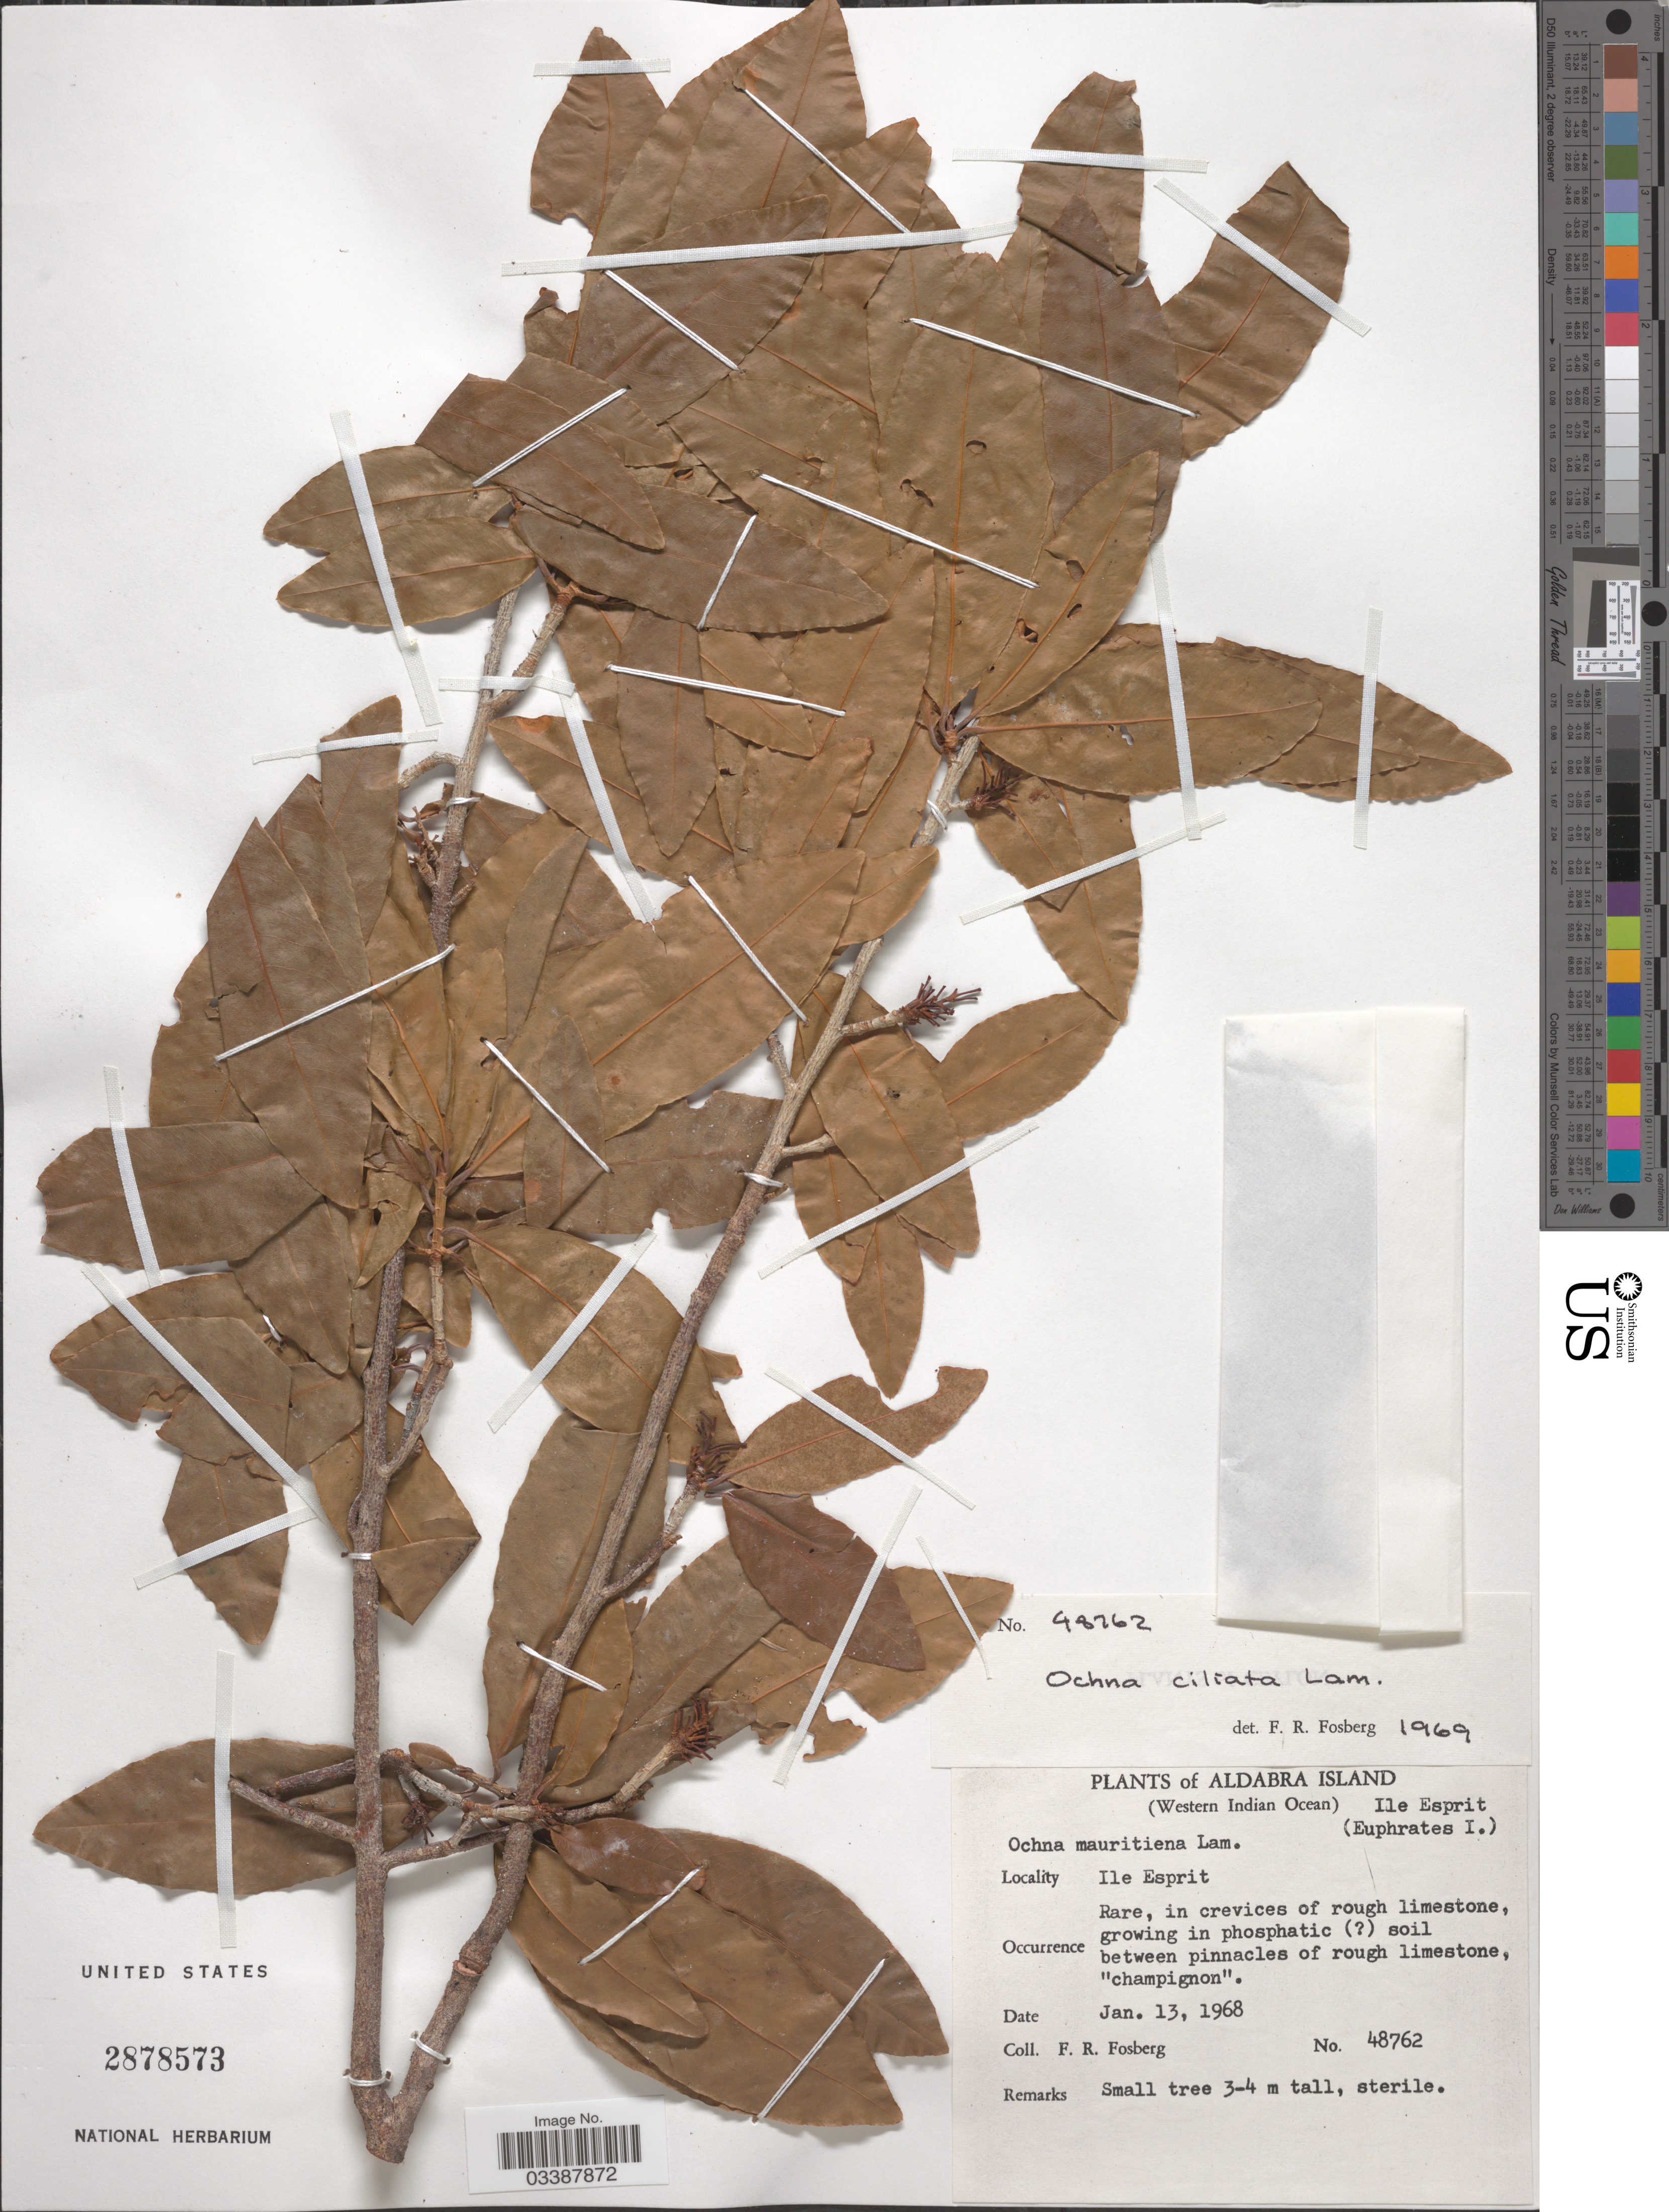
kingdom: Plantae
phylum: Tracheophyta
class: Magnoliopsida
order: Malpighiales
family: Ochnaceae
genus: Ochna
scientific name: Ochna ciliata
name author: Lam.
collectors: F. R. Fosberg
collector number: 48762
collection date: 1968-01-13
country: Seychelles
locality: Aldabra Island. (Western Indian Ocean) Ile Esprit (Euphrates I.) Ile Esprit.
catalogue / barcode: US 2878573